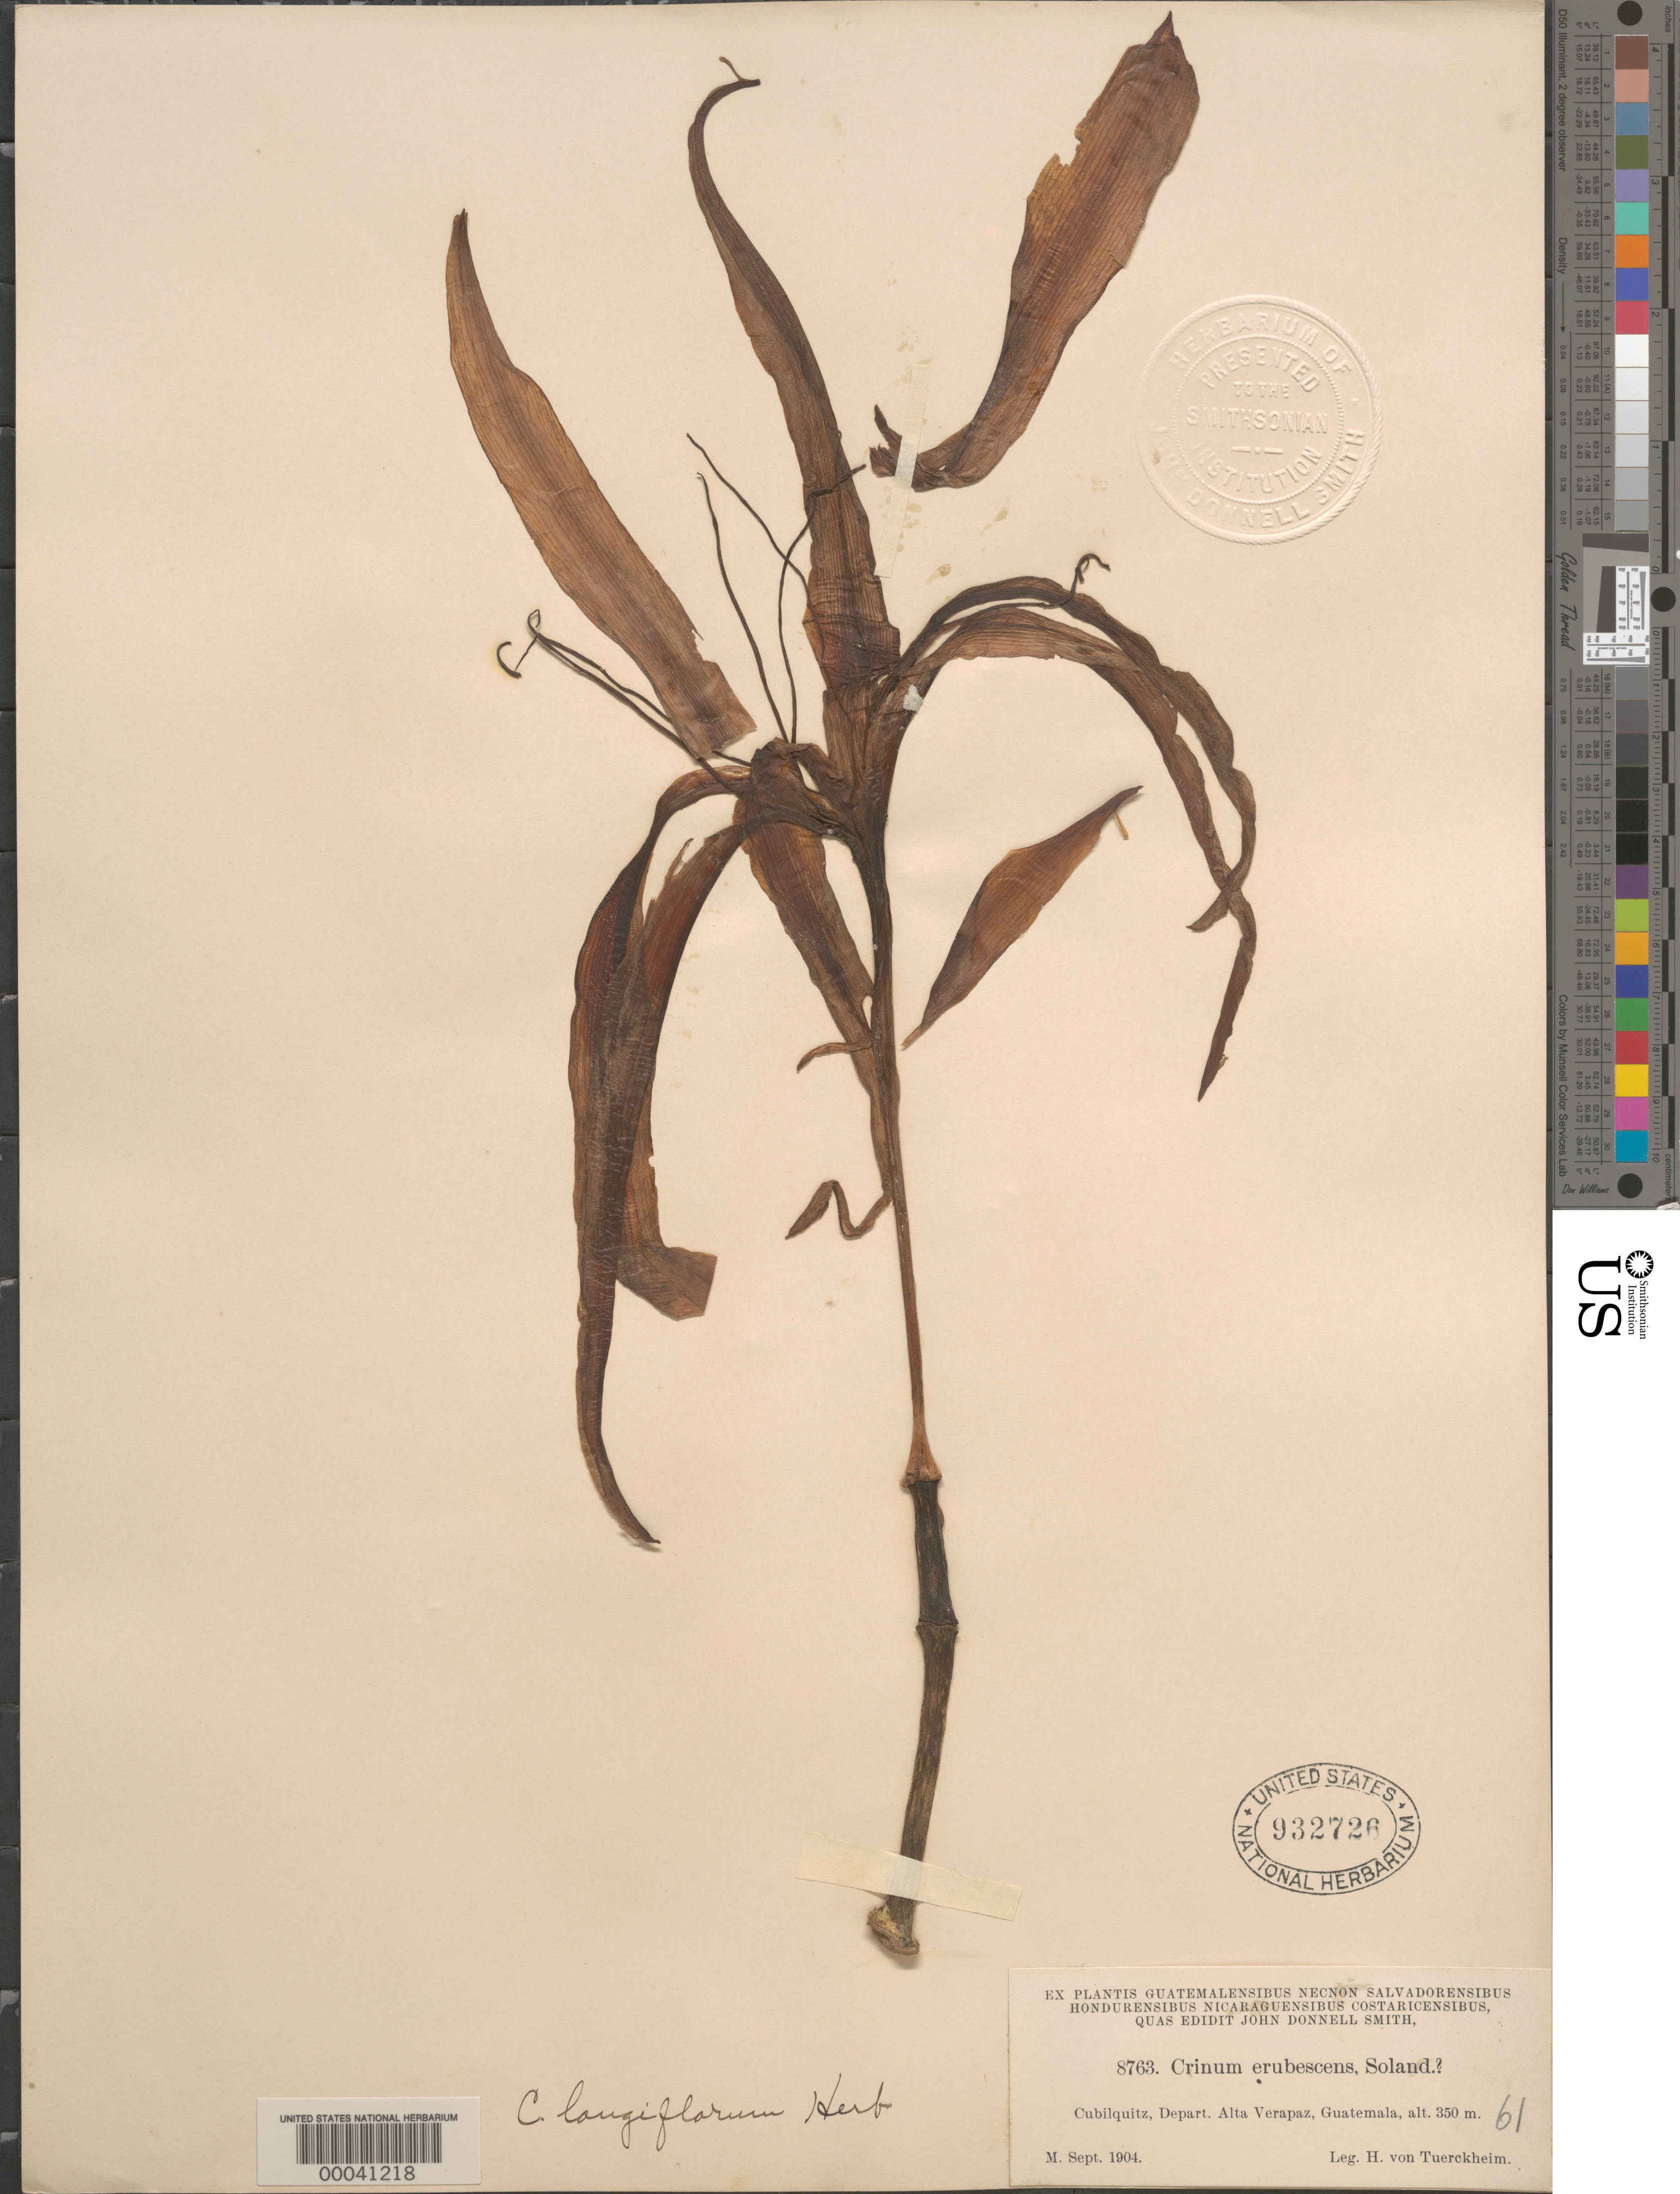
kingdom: Plantae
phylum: Tracheophyta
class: Liliopsida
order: Asparagales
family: Amaryllidaceae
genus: Crinum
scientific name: Crinum longiflorum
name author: Herb.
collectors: H. von Türckheim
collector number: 8763 J.d.s.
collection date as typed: Sep 1904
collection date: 1904-09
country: Guatemala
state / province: Alta Verapaz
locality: Cubilquitz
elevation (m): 350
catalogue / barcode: US 932726